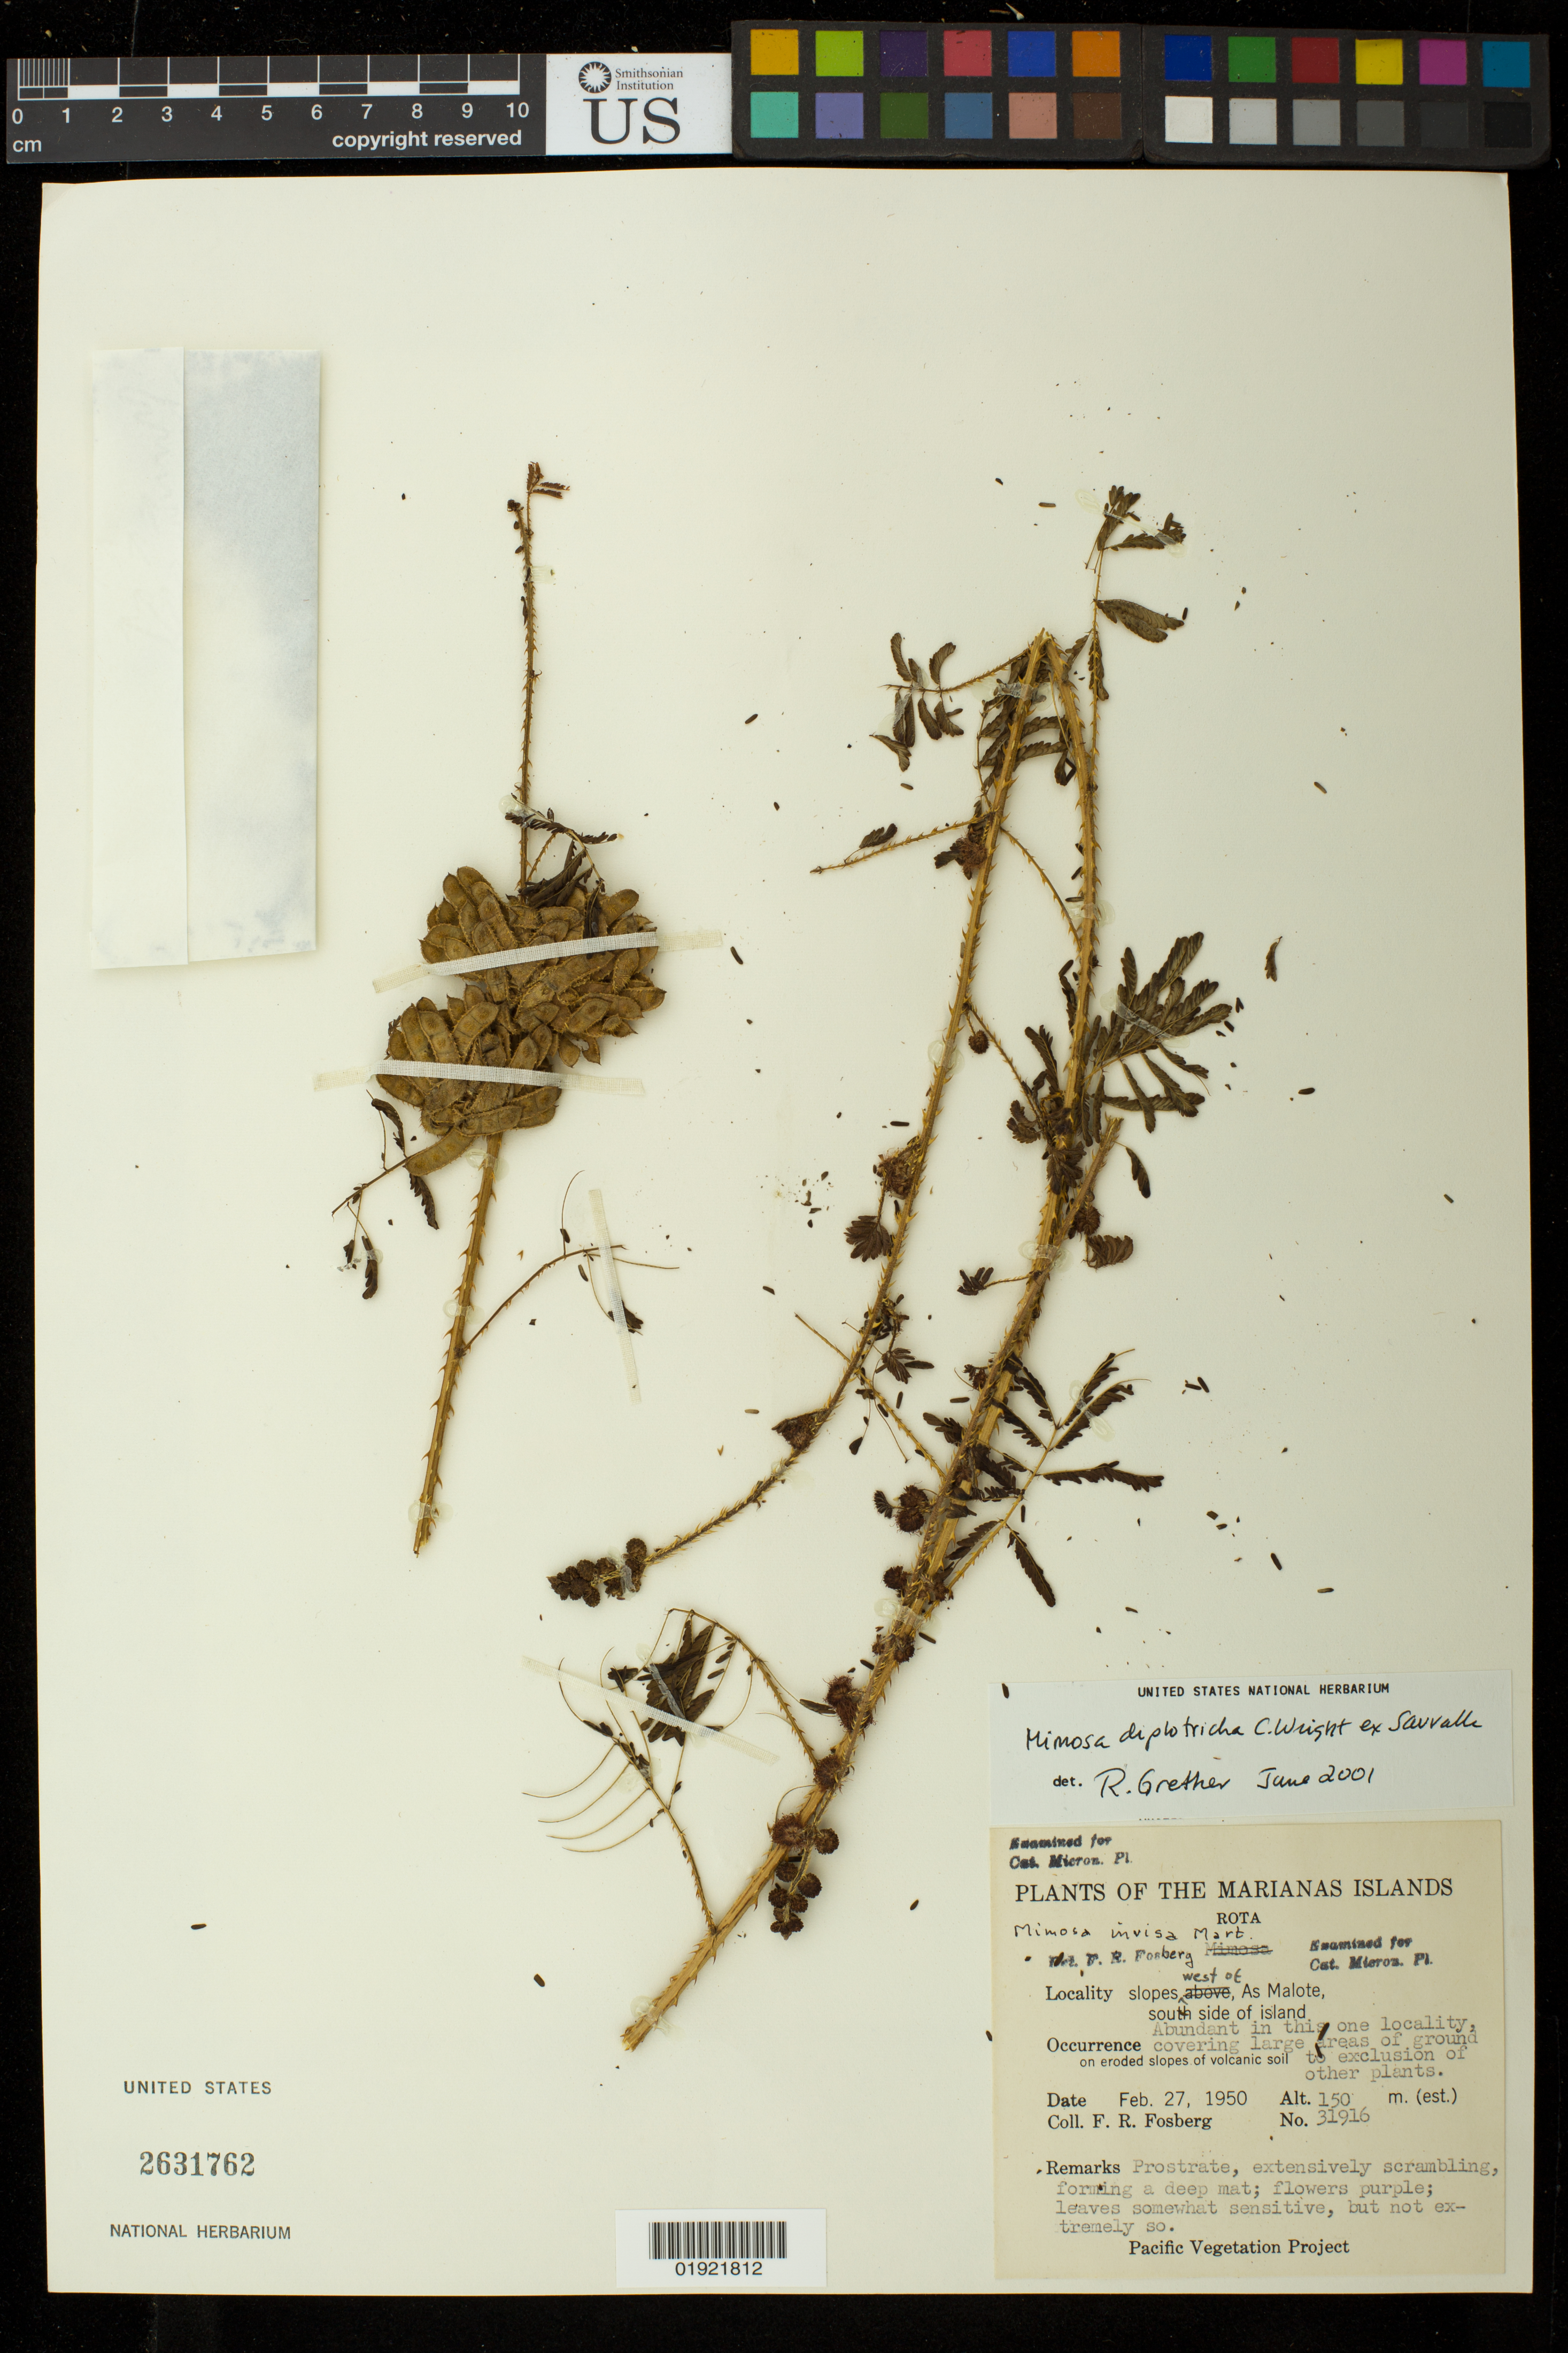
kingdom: Plantae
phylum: Tracheophyta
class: Magnoliopsida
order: Fabales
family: Fabaceae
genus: Mimosa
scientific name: Mimosa diplotricha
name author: C. Wright in Sauvalle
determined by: Grether, R.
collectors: F. R. Fosberg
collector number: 31916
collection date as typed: Feb. 27, 1950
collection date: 1950-02-27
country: Northern Mariana Islands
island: Rota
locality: slopes west of, As Malote, south side of island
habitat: abundant in this one locality, covering large areas of ground to exclusion of other plants. on eroded slopes of volcanic soil.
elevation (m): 150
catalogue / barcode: US 2631762